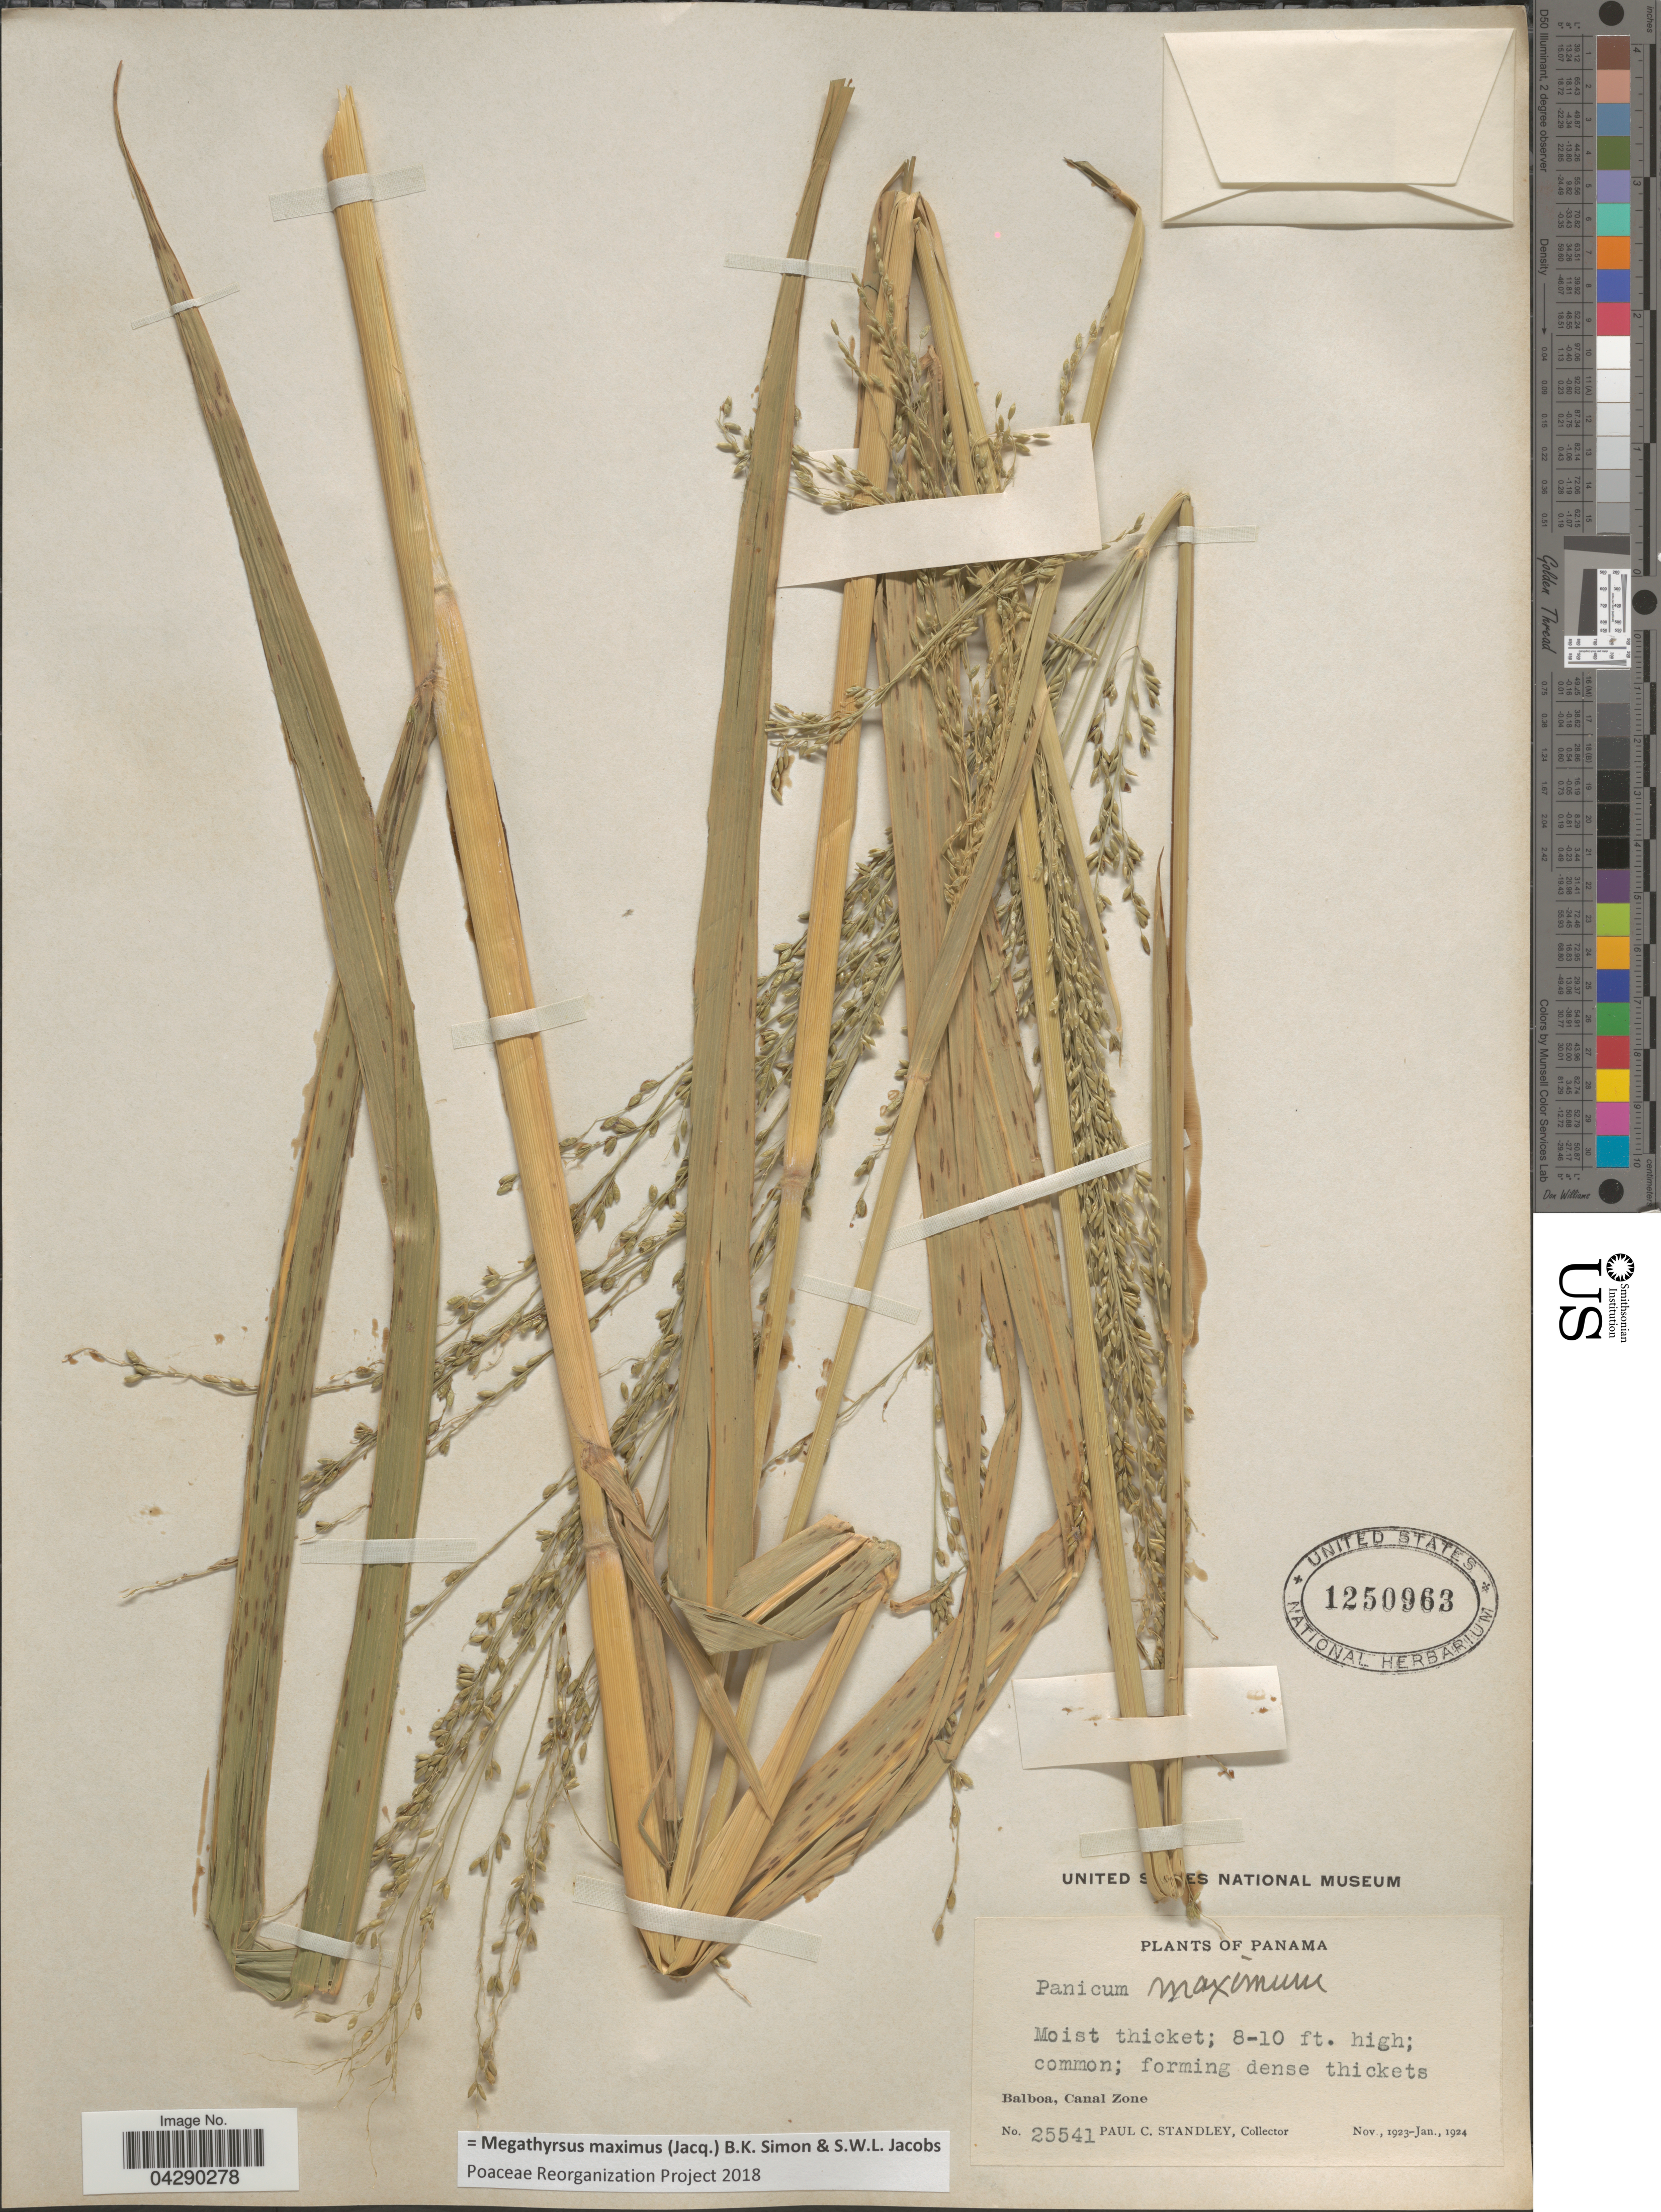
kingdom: Plantae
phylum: Tracheophyta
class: Liliopsida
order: Poales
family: Poaceae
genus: Megathyrsus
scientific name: Megathyrsus maximus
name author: (Jacq.) B.K. Simon & S.W.L. Jacobs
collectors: P. C. Standley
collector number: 25541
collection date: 1923-11/1924-01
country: Panama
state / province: Colón / Panamá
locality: Balboa, Canal Zone.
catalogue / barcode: US 1250963